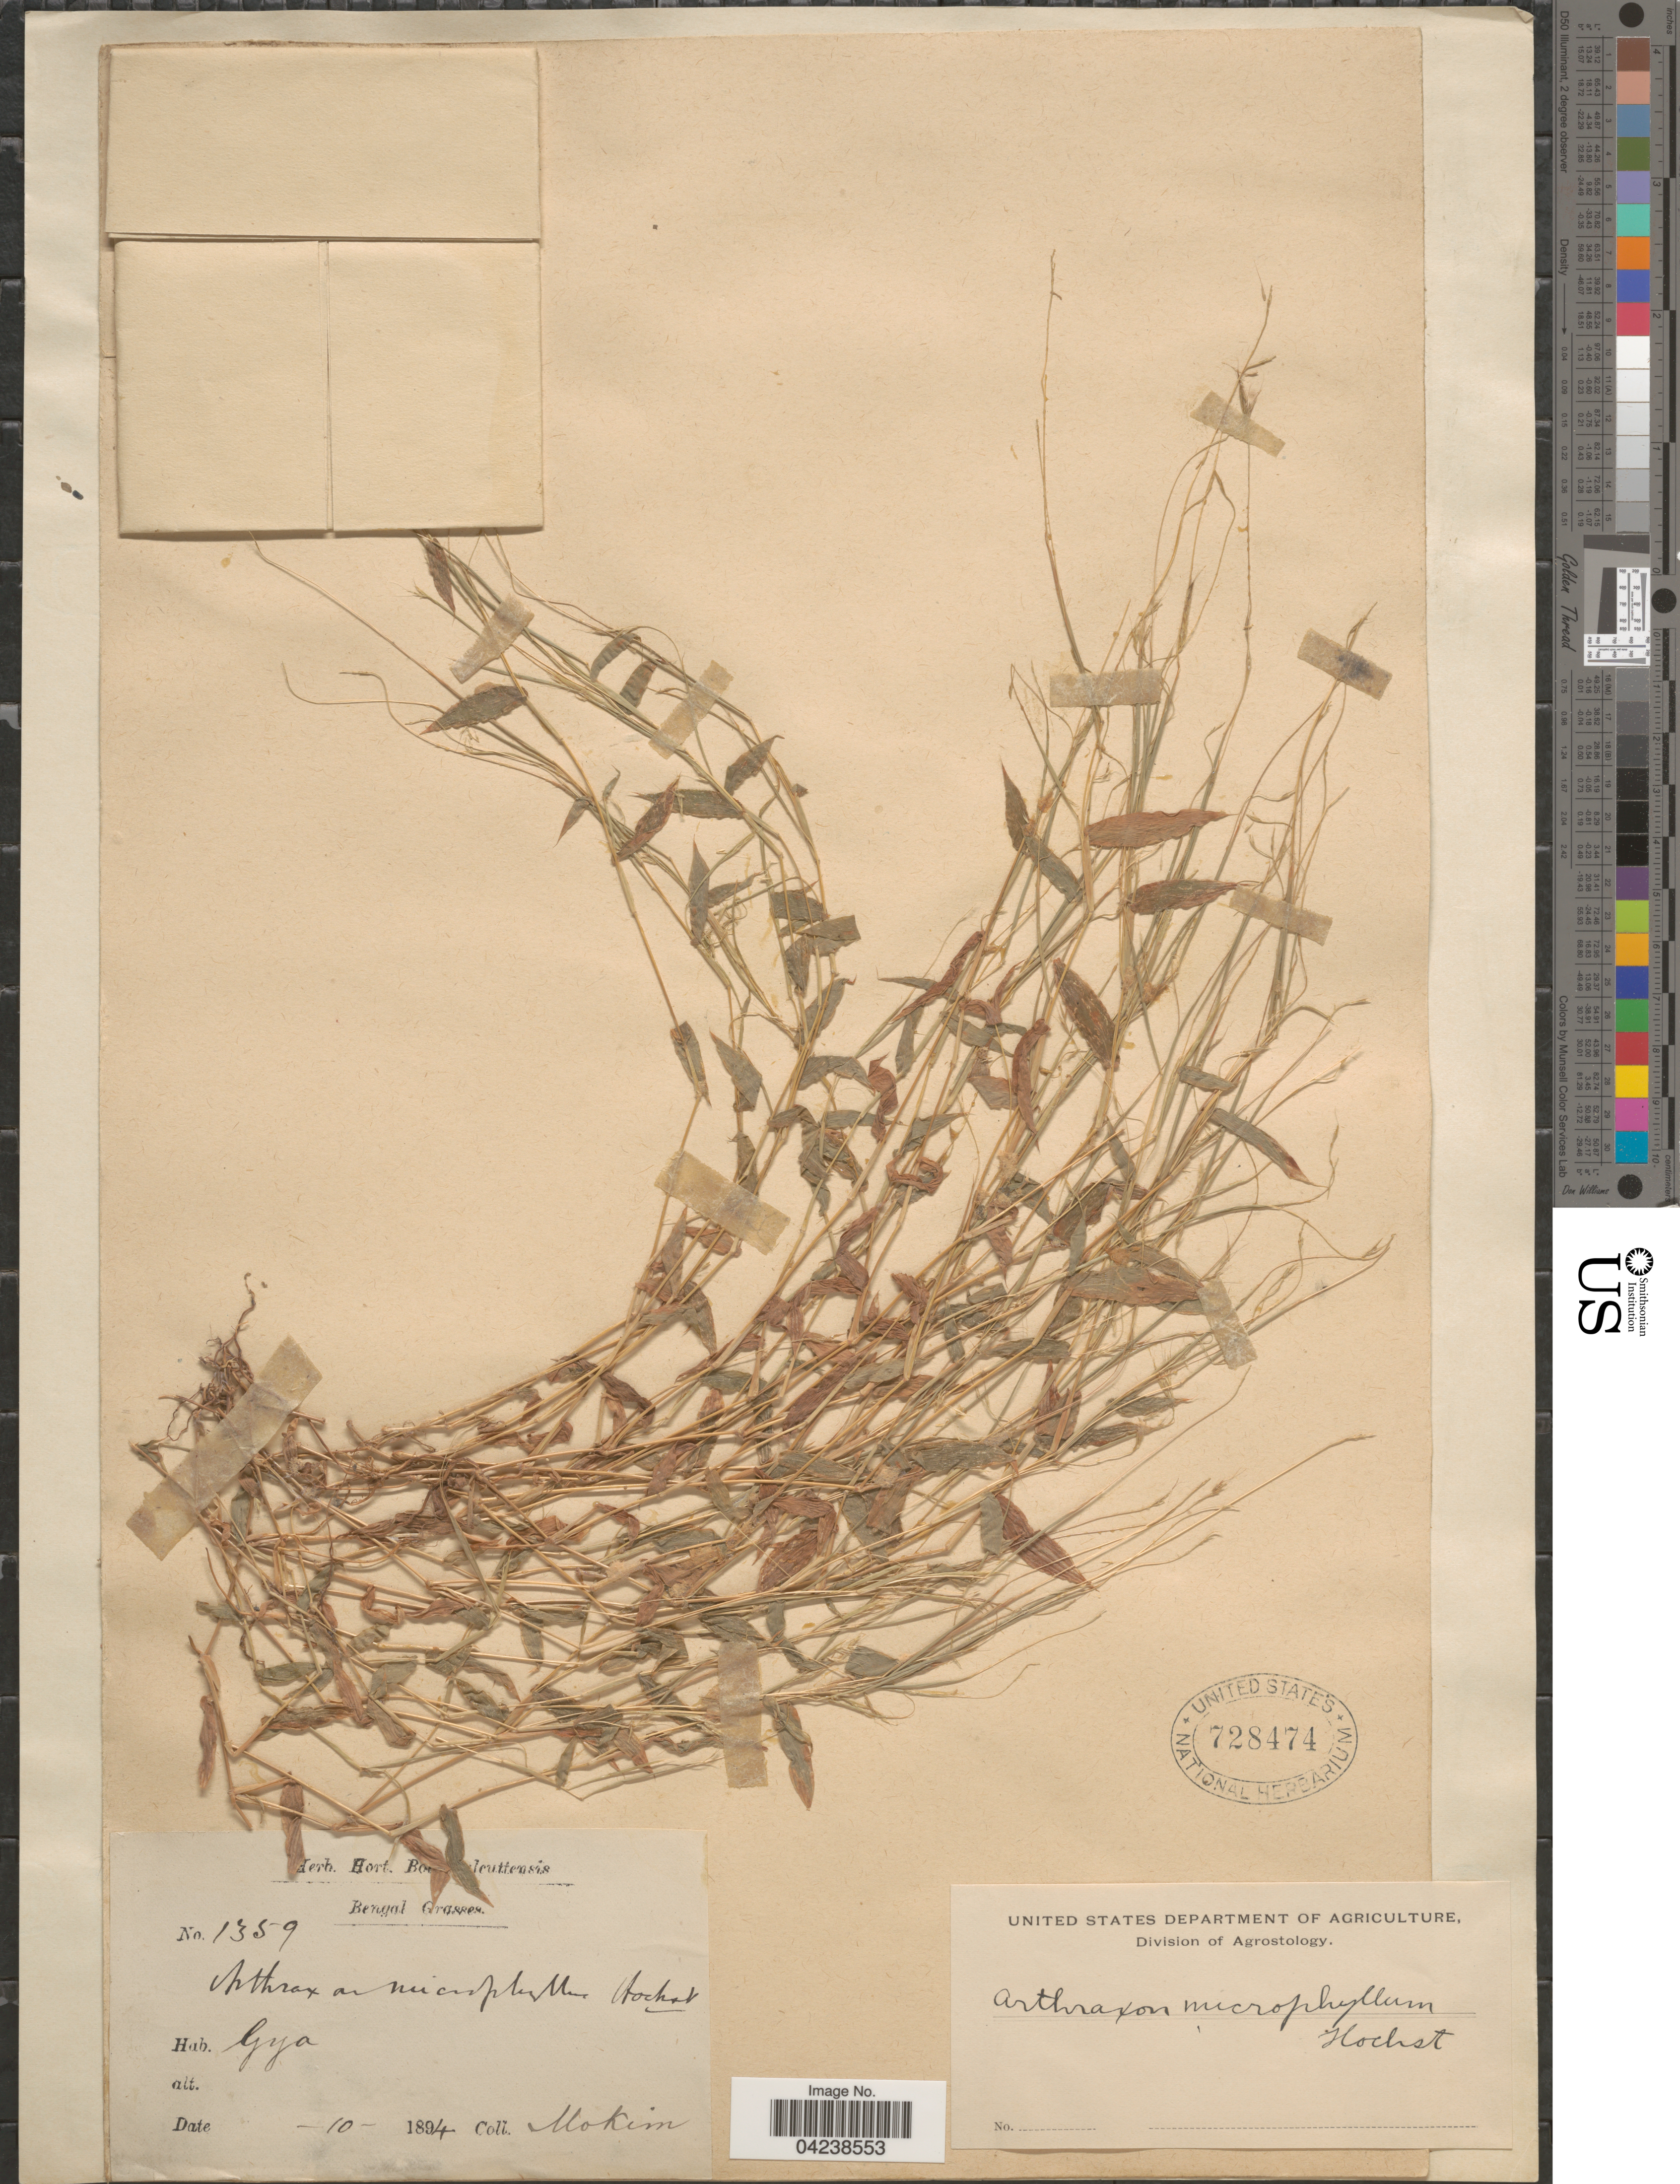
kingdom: Plantae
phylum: Tracheophyta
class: Liliopsida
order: Poales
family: Poaceae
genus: Arthraxon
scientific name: Arthraxon lancifolius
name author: (Trin.) Hochst.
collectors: -. Mokim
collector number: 1359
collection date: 1894-10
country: India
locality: Bengal. Gya.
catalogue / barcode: US 728474